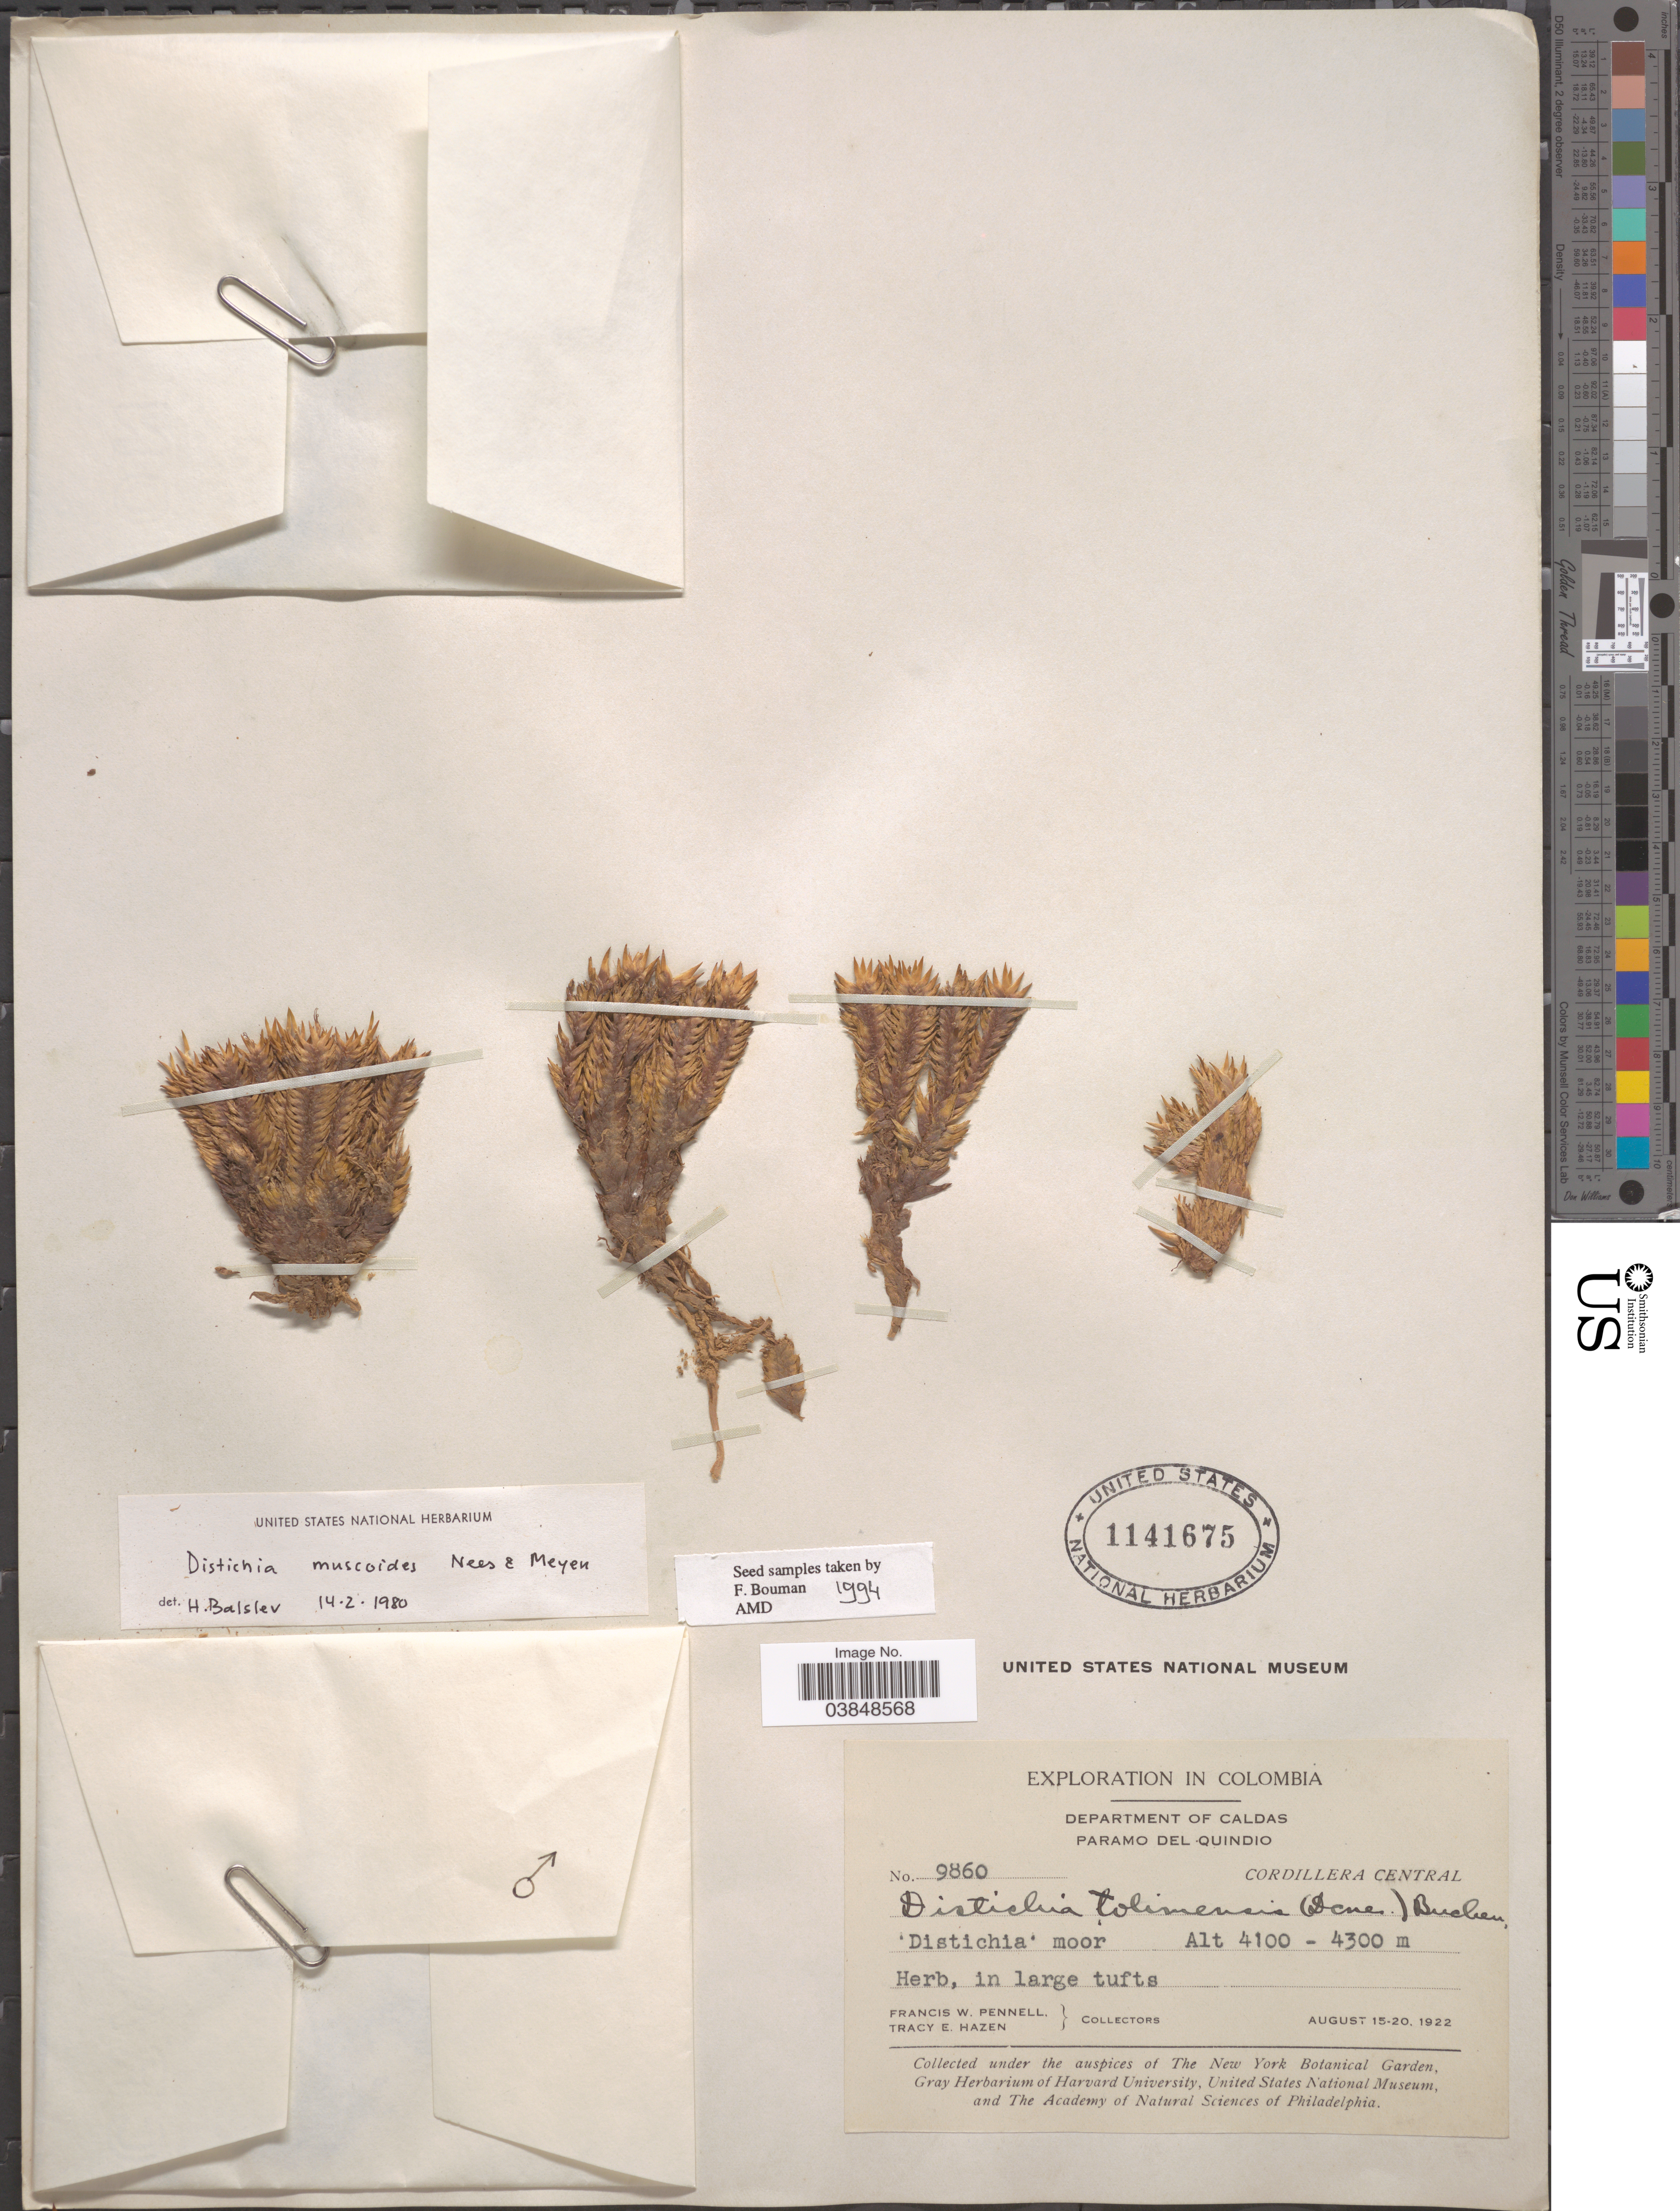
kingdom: Plantae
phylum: Tracheophyta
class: Liliopsida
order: Poales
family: Juncaceae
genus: Distichia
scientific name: Distichia muscoides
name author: Nees & Meyen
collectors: F. W. Pennell & T. E. Hazen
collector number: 9860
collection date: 1922-08-15/1922-08-20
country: Colombia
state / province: Caldas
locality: Department of Caldas. Paramo del Quindio. Cordillera Central.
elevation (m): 4100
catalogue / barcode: US 1141675